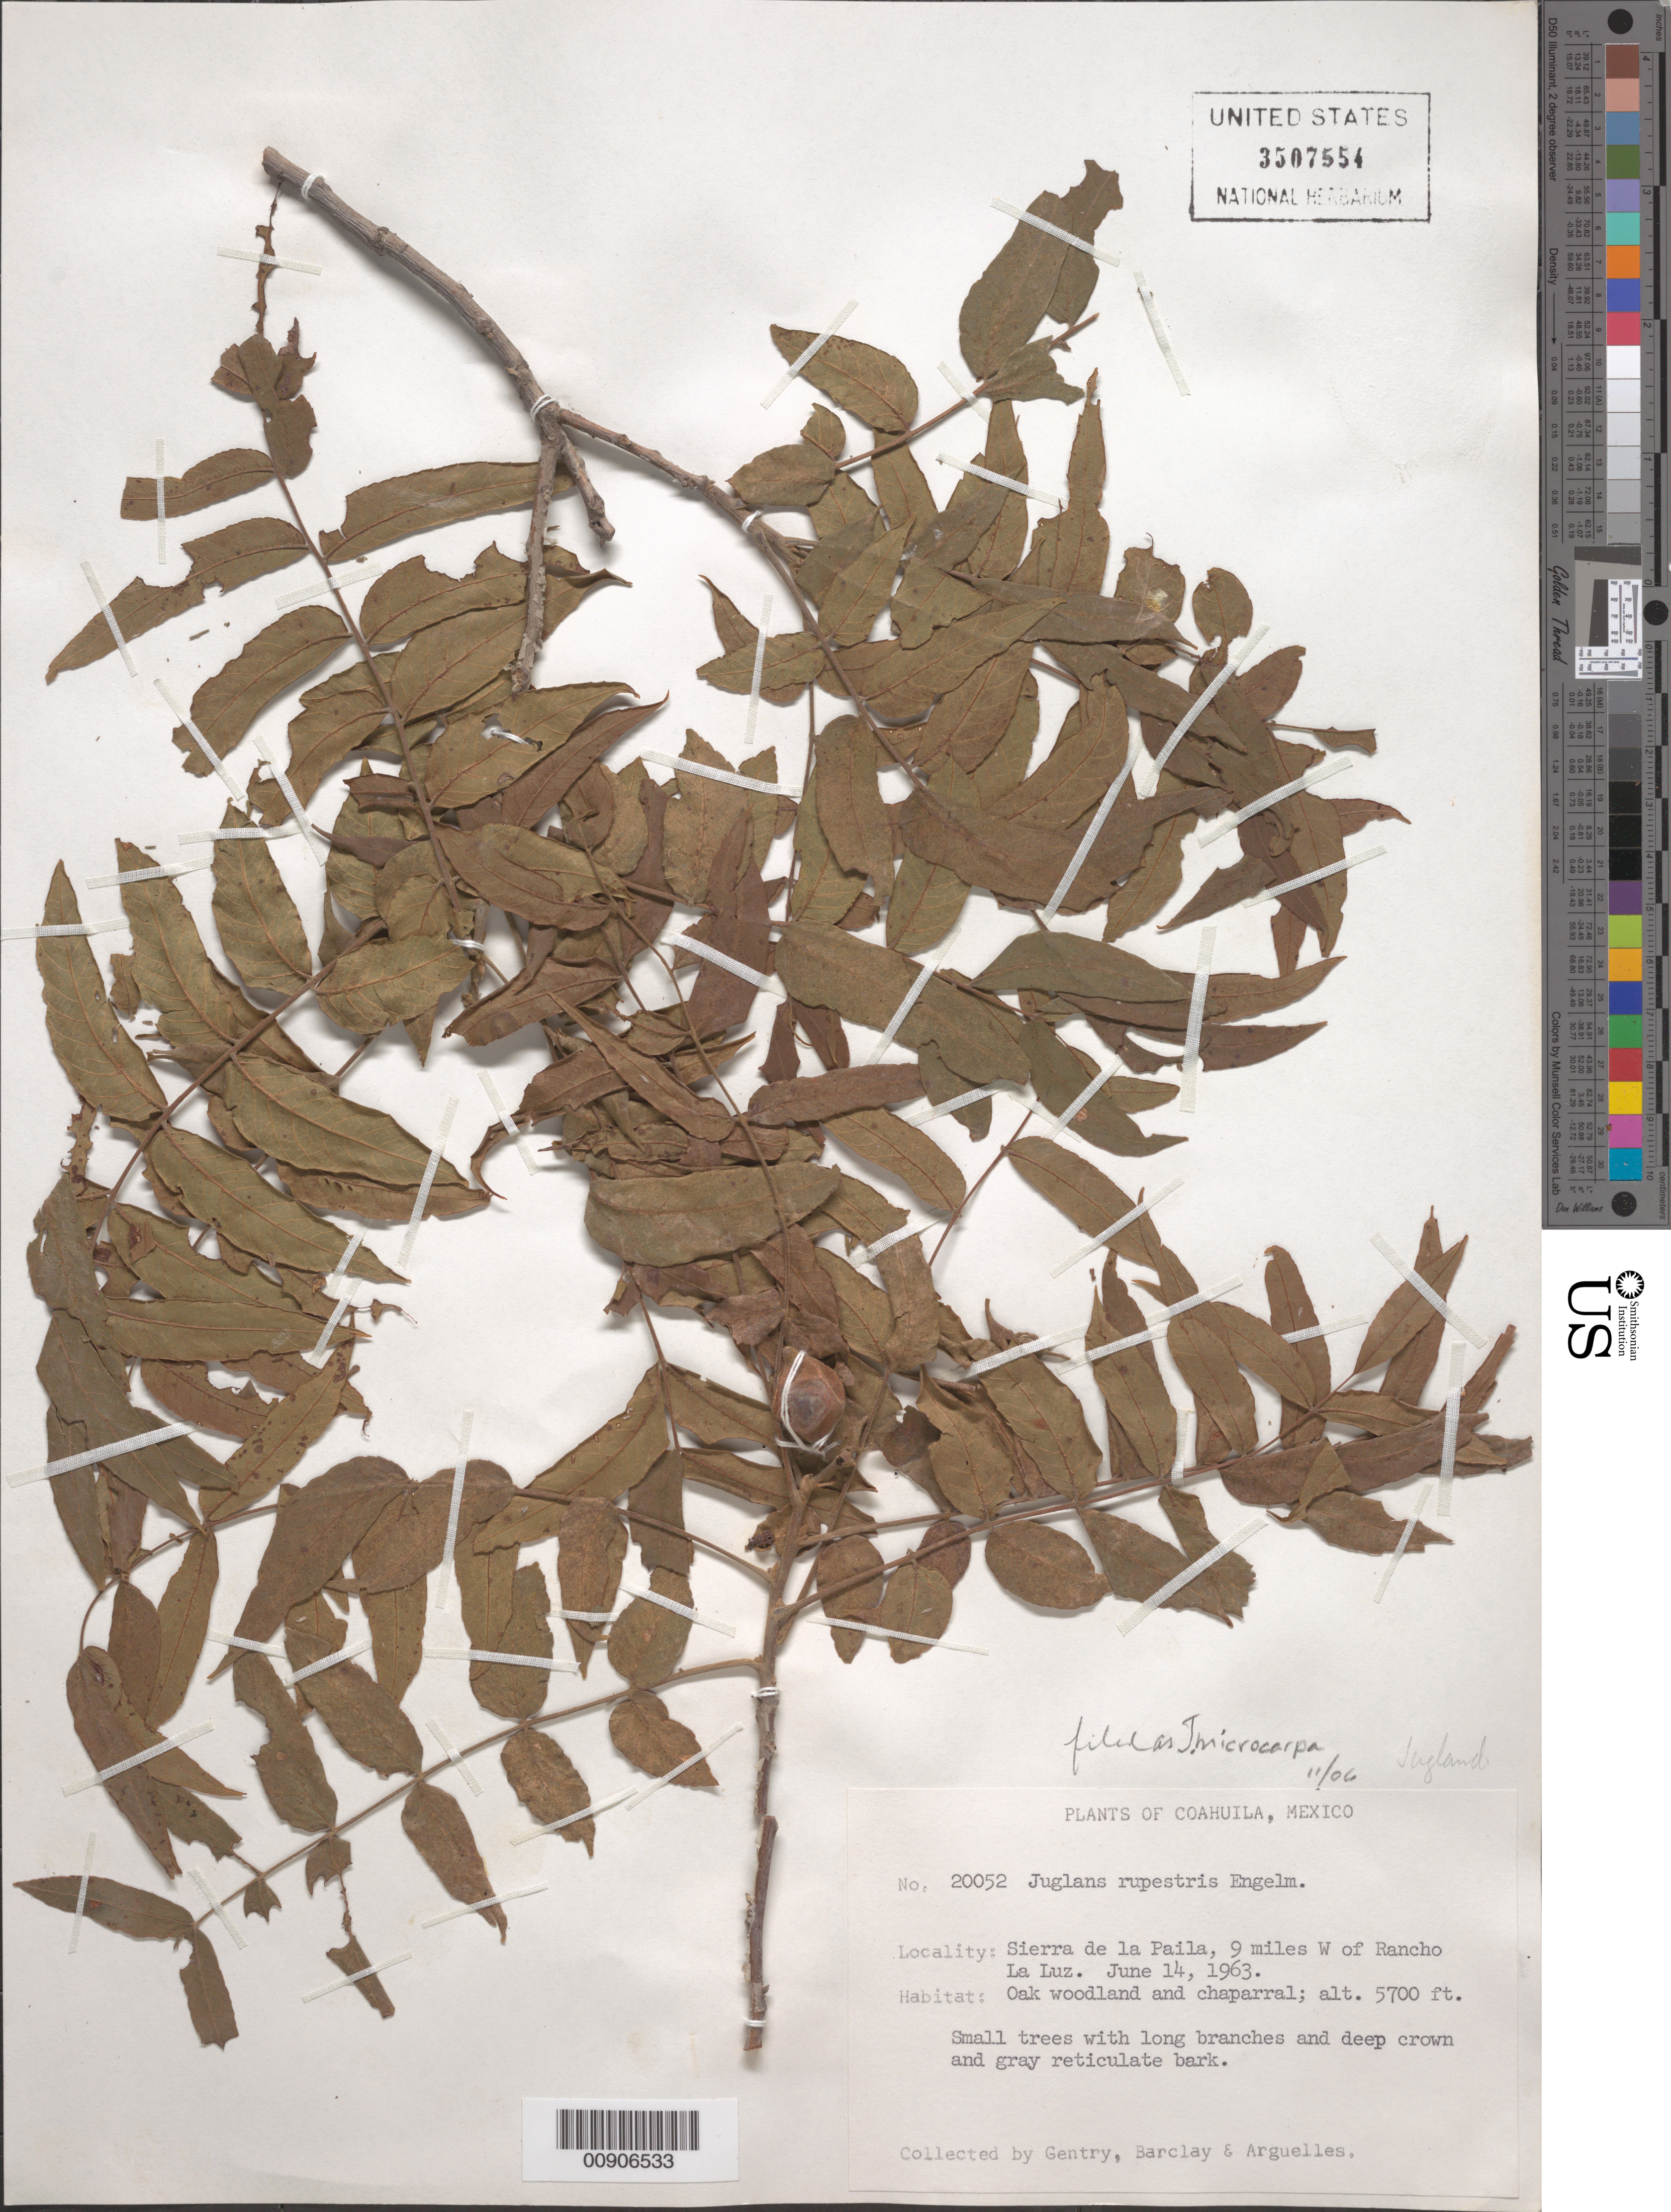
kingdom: Plantae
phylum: Tracheophyta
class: Magnoliopsida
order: Fagales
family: Juglandaceae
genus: Juglans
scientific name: Juglans microcarpa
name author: Berland. in Berland. & Chovell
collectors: Gentry, --, -- Barclay & Arguelles, --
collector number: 20052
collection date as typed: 14 Jun 1963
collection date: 1963-06-14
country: Mexico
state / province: Coahuila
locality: Coahuila: Sierra de la Paila, 9 miles W of Rancho La Luz..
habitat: Oak woodland and chaparral.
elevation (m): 1737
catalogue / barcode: US 3507554